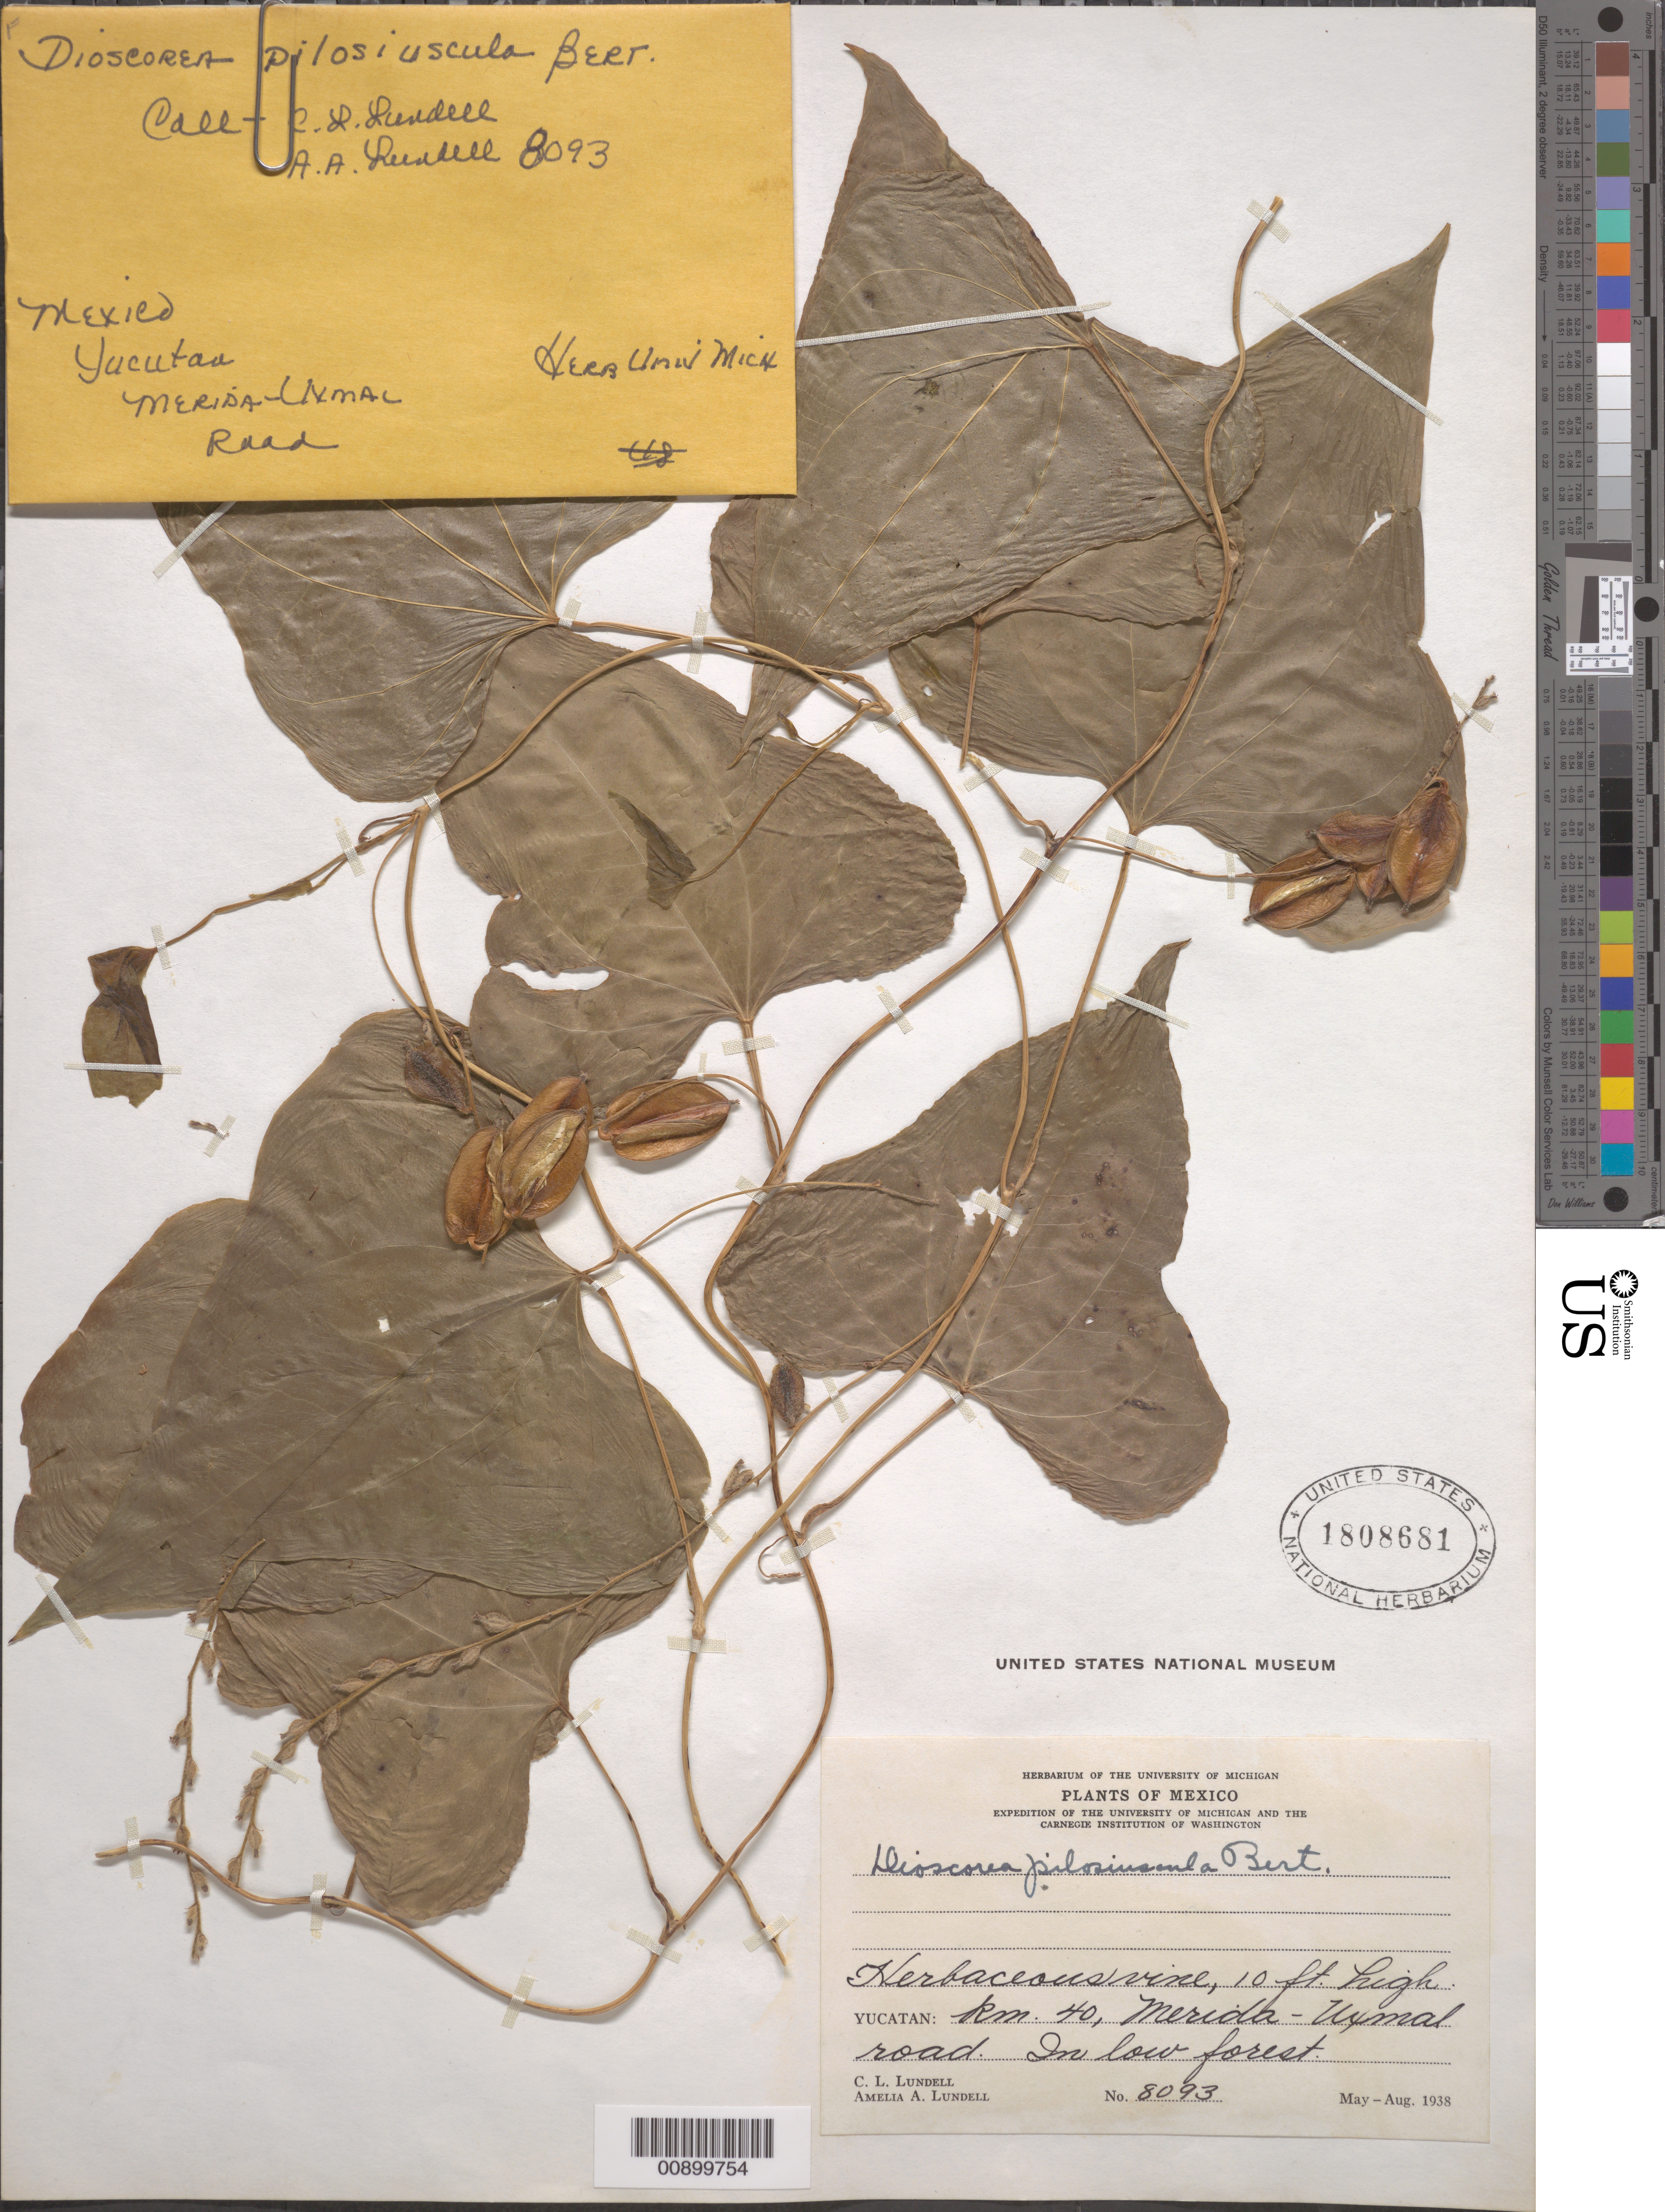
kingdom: Plantae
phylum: Tracheophyta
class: Liliopsida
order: Dioscoreales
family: Dioscoreaceae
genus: Dioscorea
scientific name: Dioscorea pilosiuscula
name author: Bertero ex Spreng.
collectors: C. L. Lundell & A. A. Lundell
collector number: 8093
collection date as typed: May 1938 to -- Aug 1938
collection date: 1938-05/1938-08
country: Mexico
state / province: Yucatán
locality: Yucatán: Km. 40, Mérida-Uxmal road.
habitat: In low forest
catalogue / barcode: US 1808681